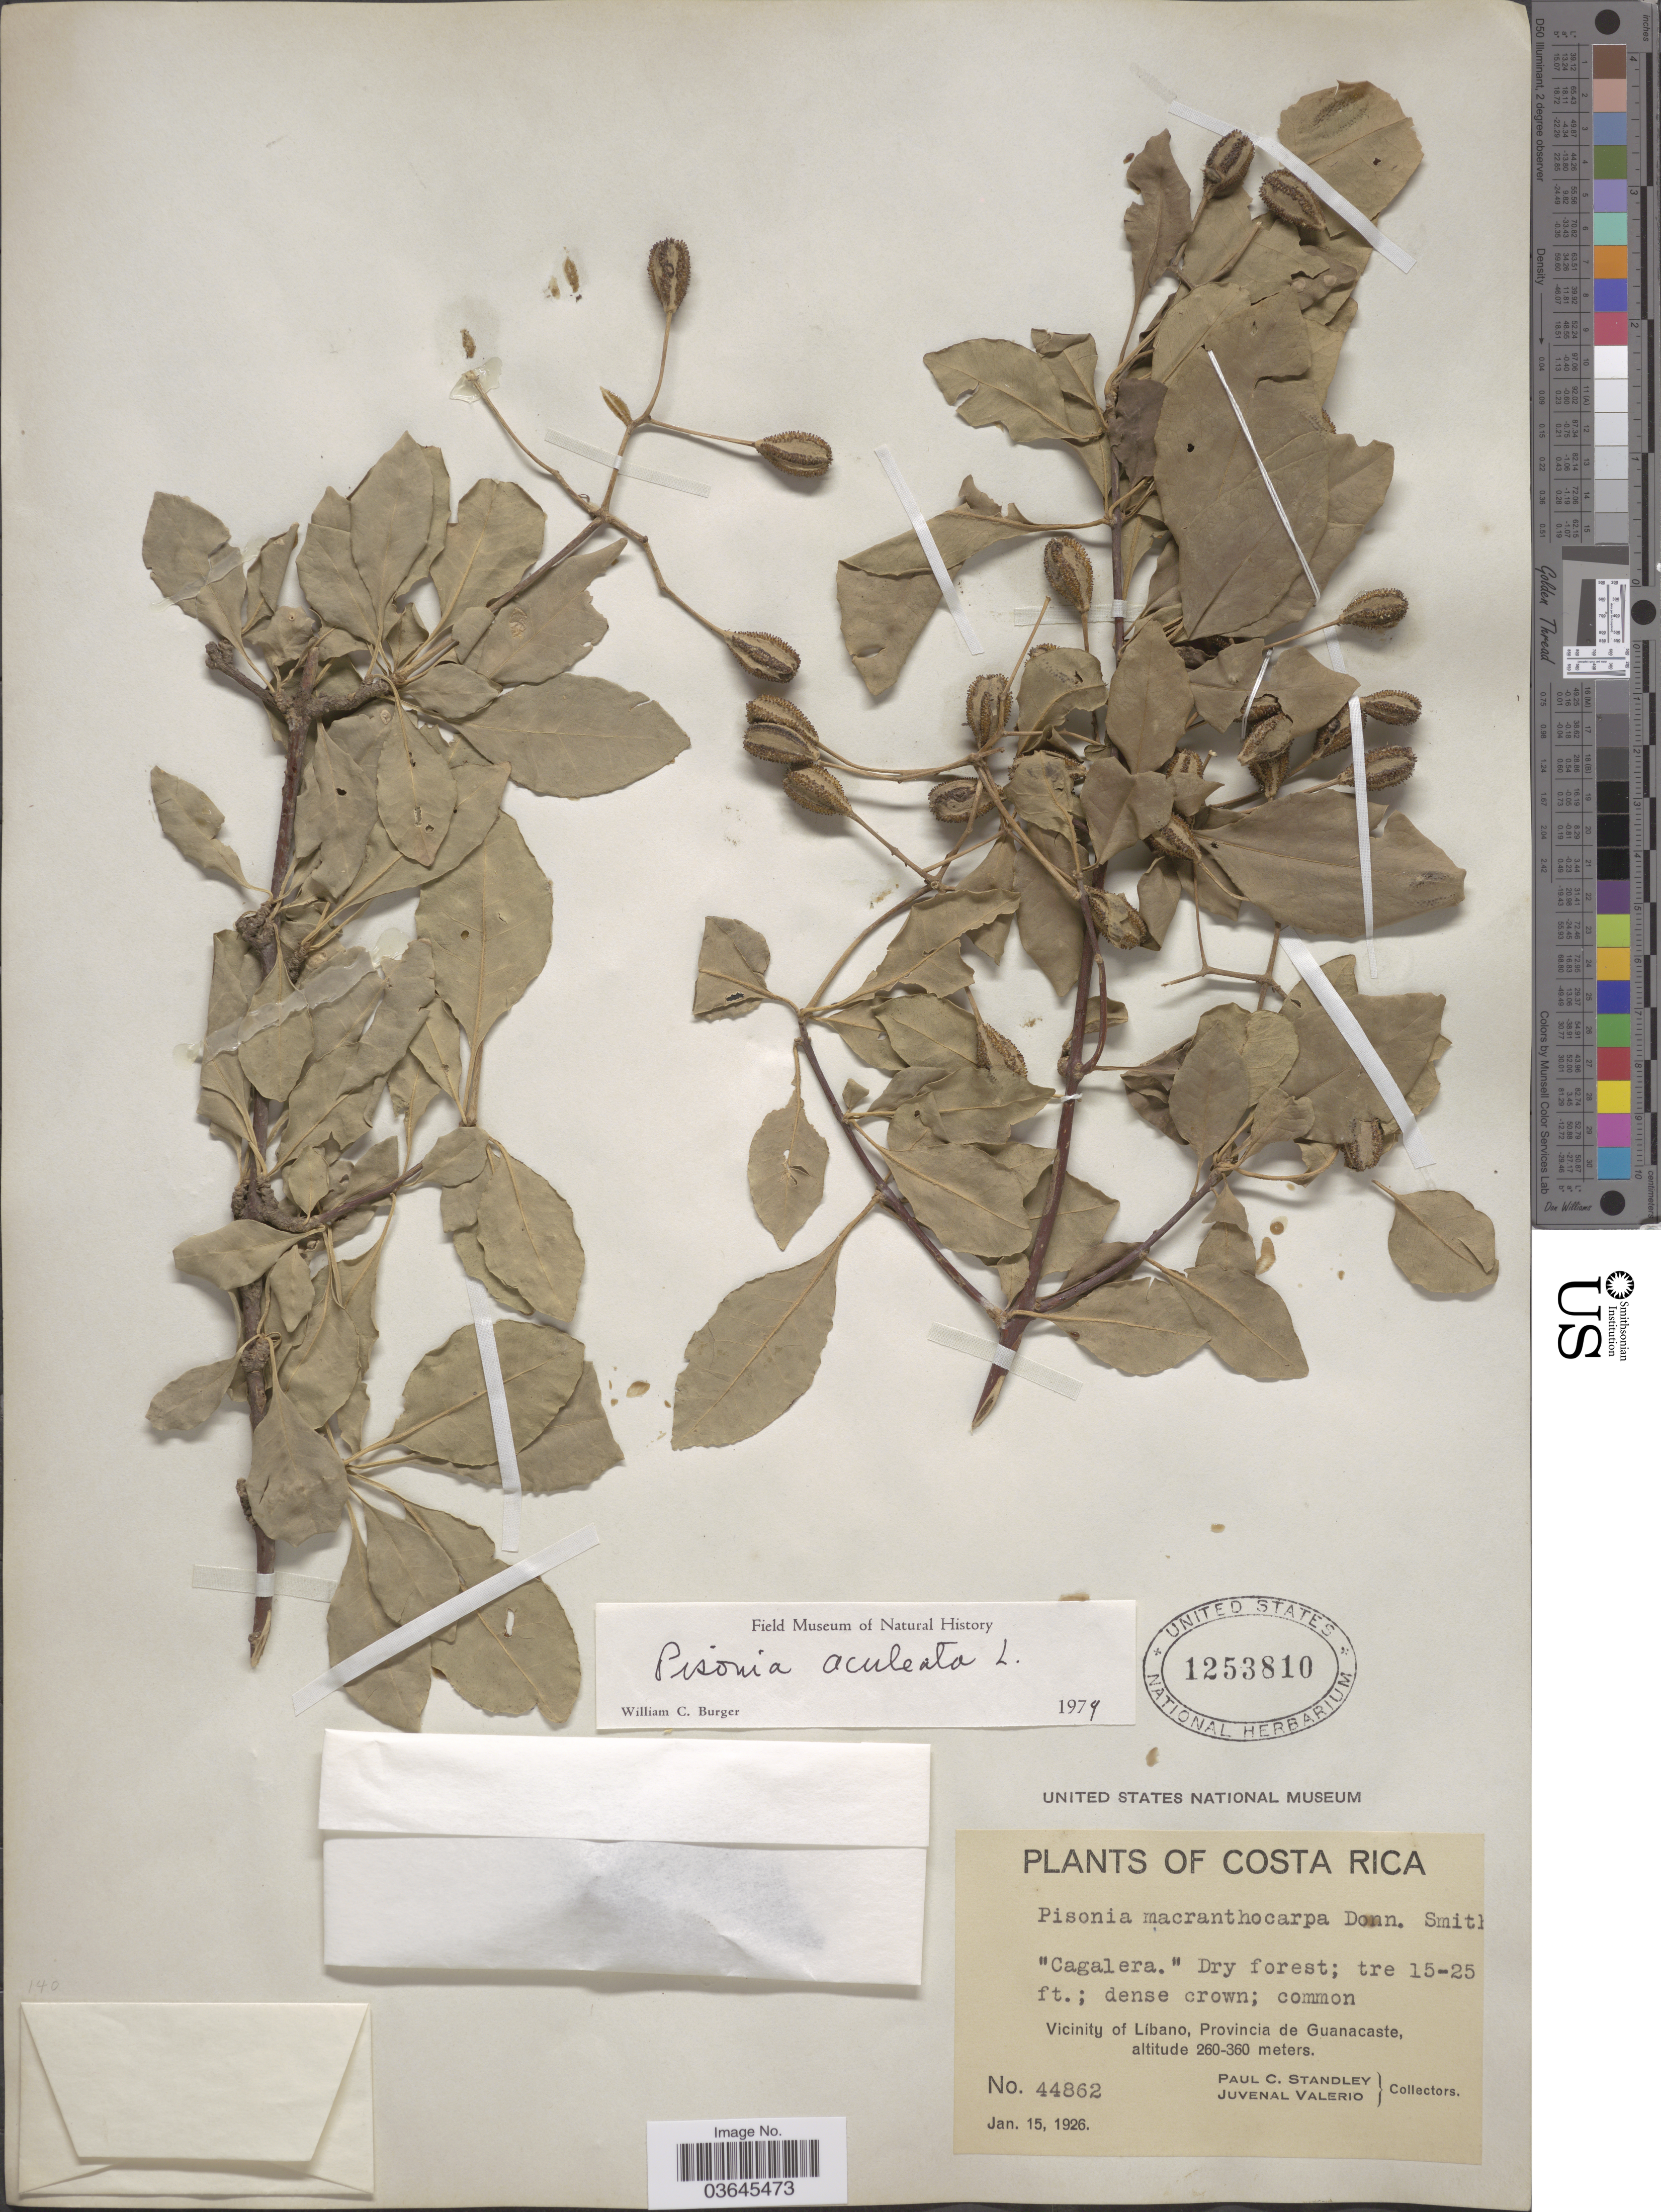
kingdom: Plantae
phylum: Tracheophyta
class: Magnoliopsida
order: Caryophyllales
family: Nyctaginaceae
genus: Pisonia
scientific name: Pisonia aculeata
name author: L.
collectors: P. C. Standley & J. Valerio R.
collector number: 44862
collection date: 1926-01-15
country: Costa Rica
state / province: Guanacaste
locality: Vicinity of Líbano.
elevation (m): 260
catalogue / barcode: US 1253810